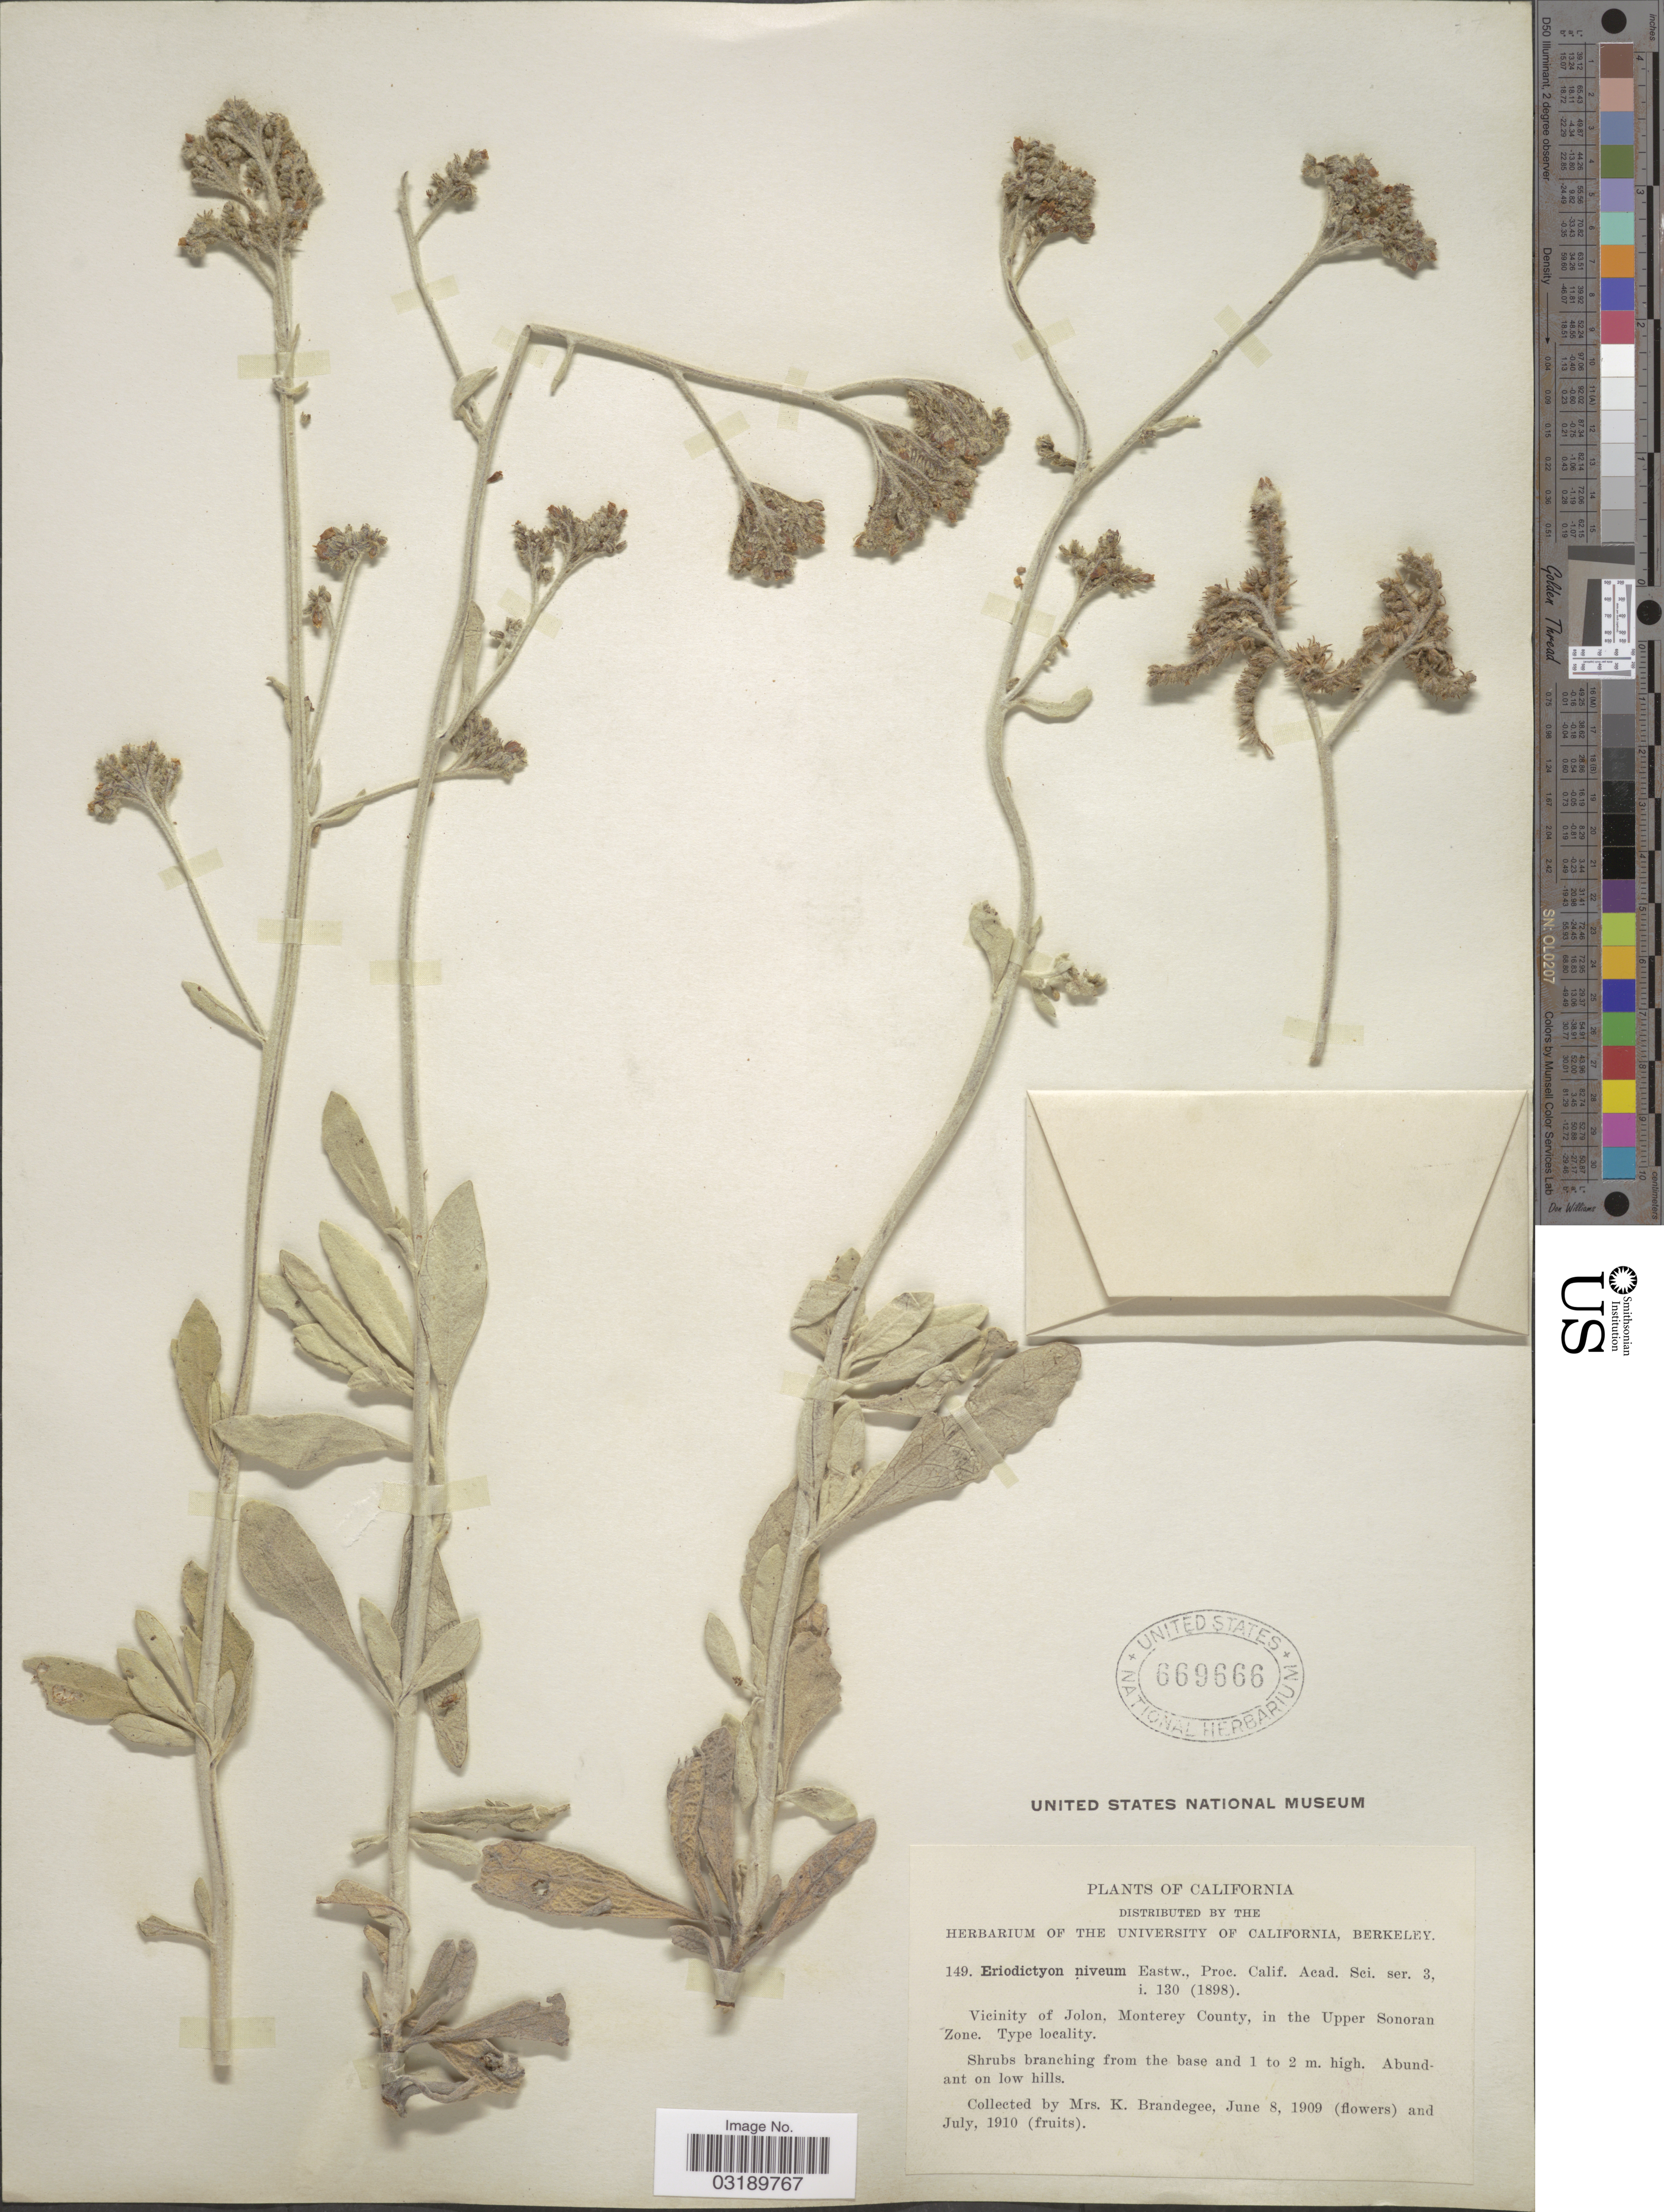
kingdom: Plantae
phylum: Tracheophyta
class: Magnoliopsida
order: Boraginales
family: Namaceae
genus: Eriodictyon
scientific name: Eriodictyon tomentosum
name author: Benth.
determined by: Rogers, Z. S.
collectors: M. K. Brandegee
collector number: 149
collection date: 1909-06-08/1910-10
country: United States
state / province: California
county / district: Monterey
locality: Vicinity of Jolon, Monterey County, in the Upper Sonoran Zone.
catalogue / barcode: US 669666